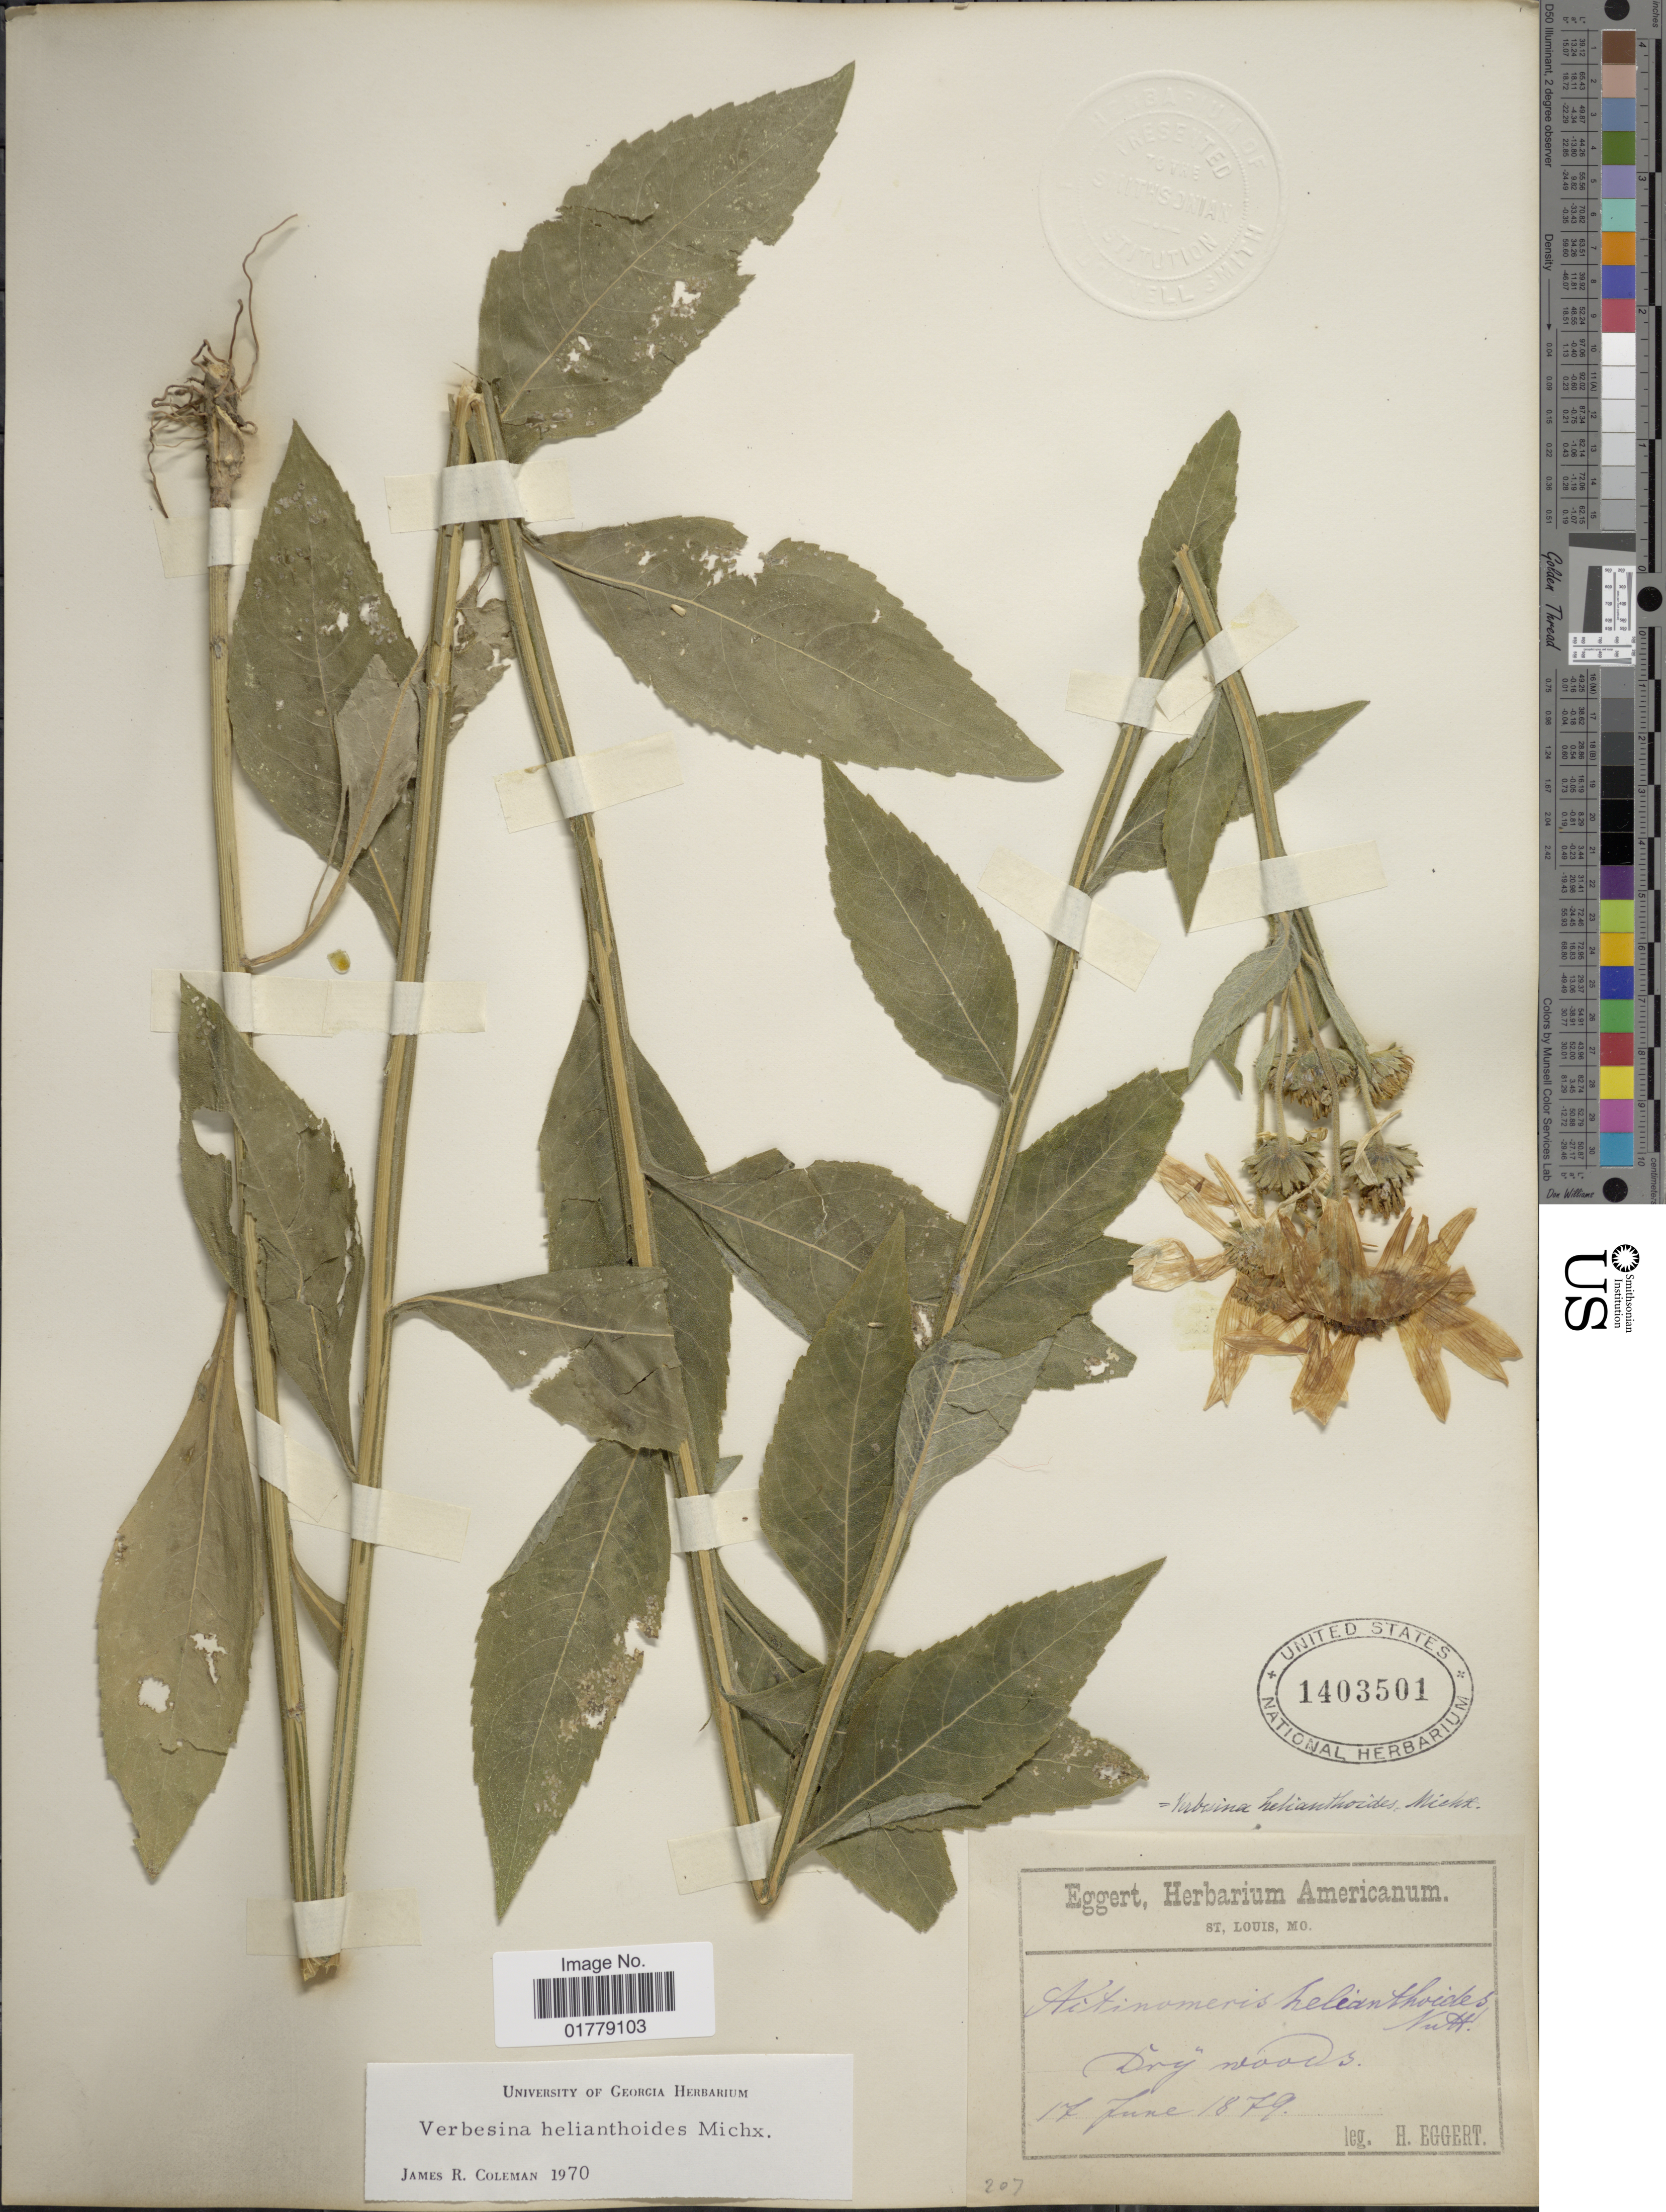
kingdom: Plantae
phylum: Tracheophyta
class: Magnoliopsida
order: Asterales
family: Asteraceae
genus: Verbesina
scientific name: Verbesina helianthoides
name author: Hook. & Arn. in Hook.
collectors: H. Eggert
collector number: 207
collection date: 1879-06-17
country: United States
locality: Dry woods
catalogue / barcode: US 1403501